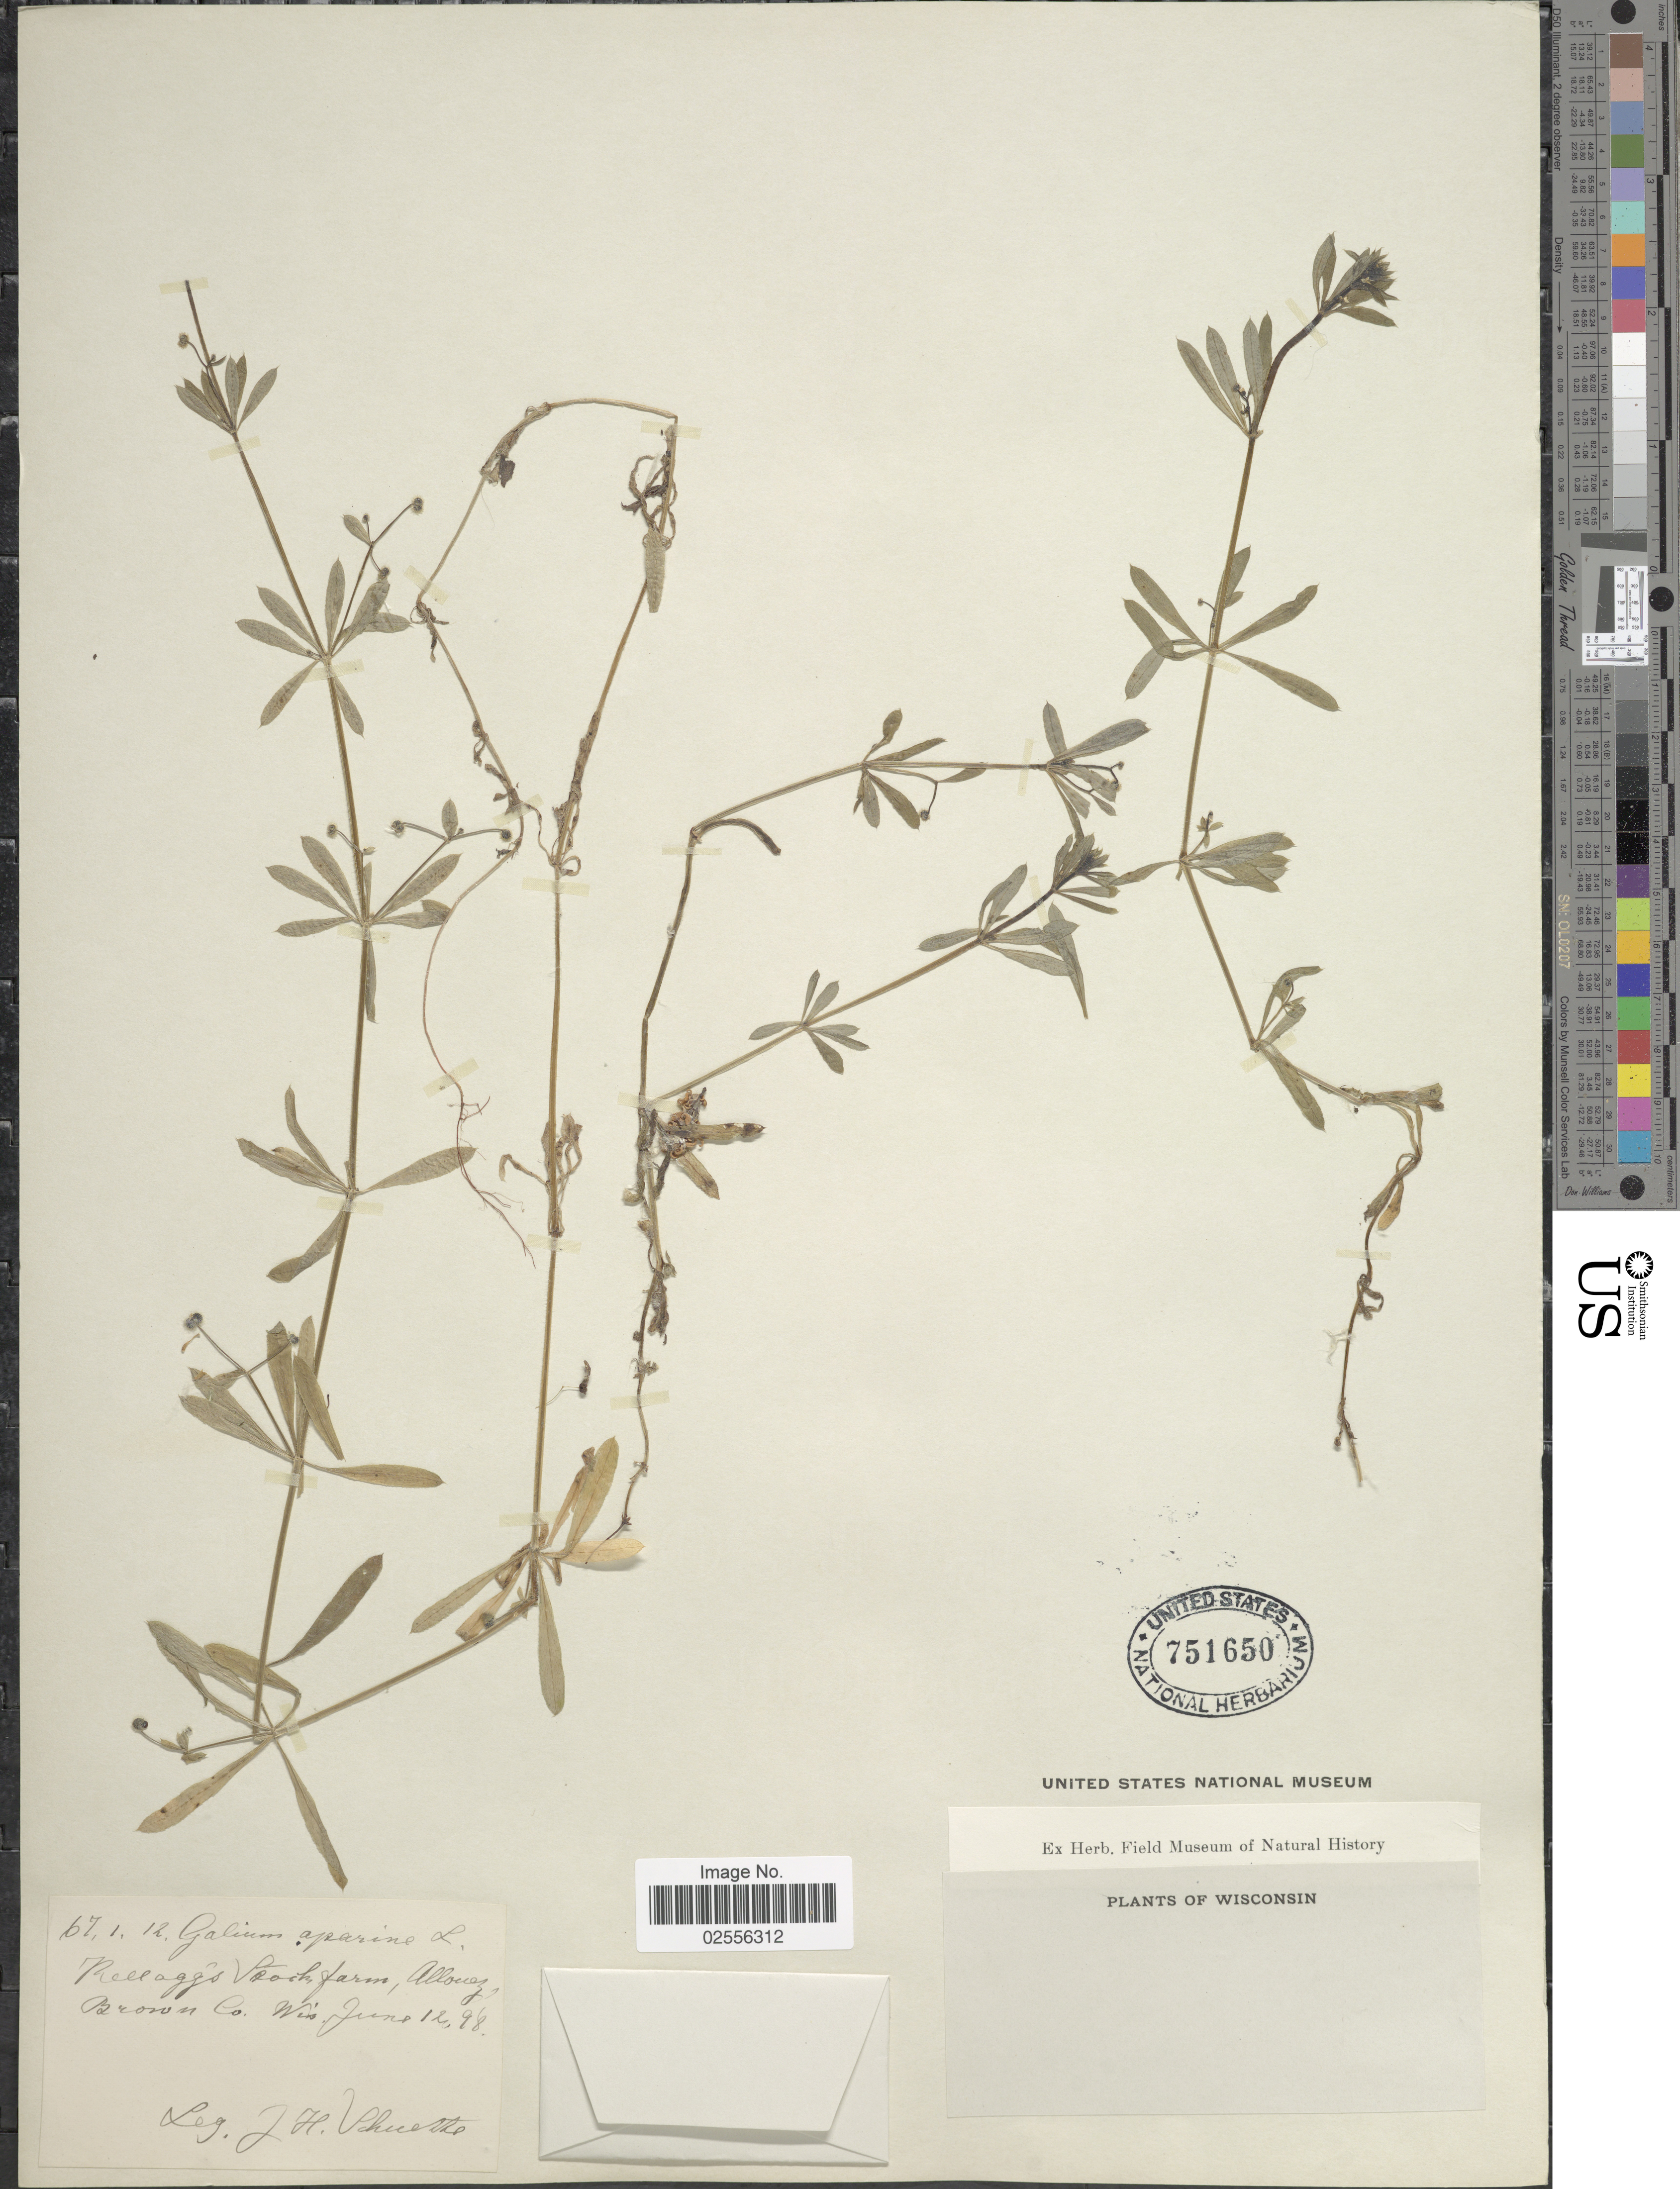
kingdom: Plantae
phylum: Tracheophyta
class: Magnoliopsida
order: Gentianales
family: Rubiaceae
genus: Galium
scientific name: Galium aparine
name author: L.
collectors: J. H. Schuette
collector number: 67.1.12.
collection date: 1898-06-12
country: United States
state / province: Wisconsin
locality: Kellogg's Stock farm, Allouez, Brown Co.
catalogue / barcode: US 751650